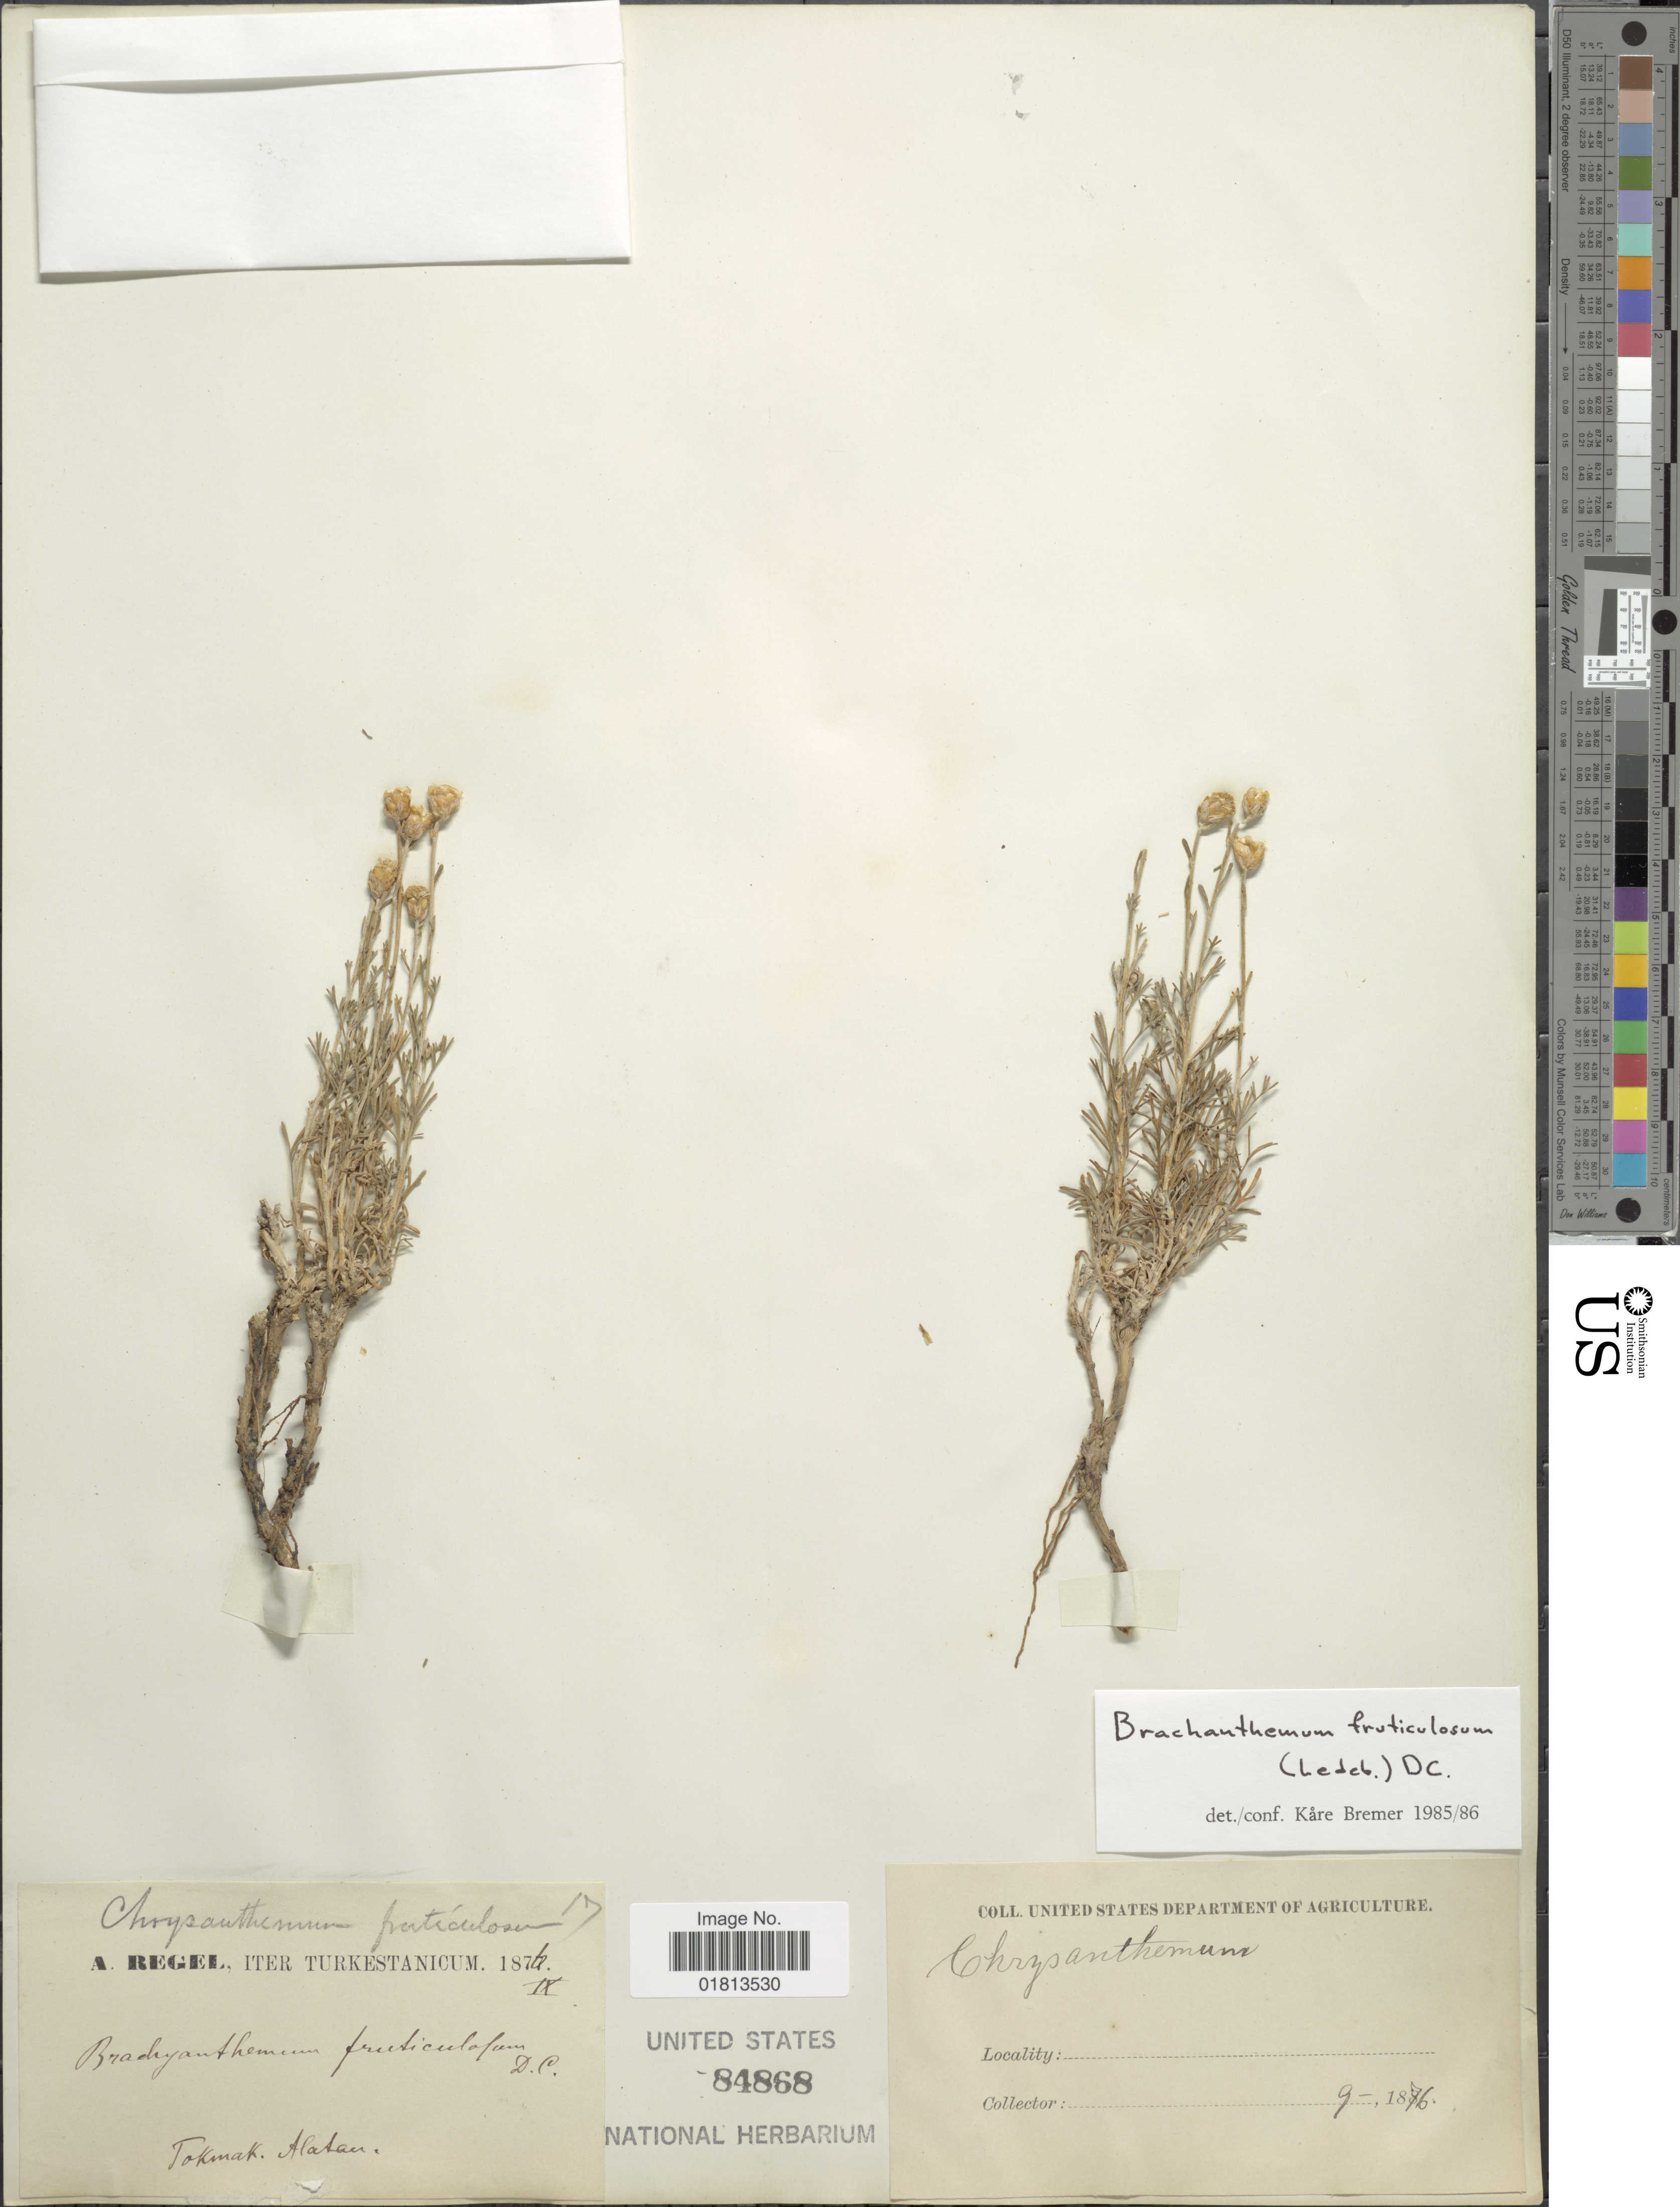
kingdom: Plantae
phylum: Tracheophyta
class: Magnoliopsida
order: Asterales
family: Asteraceae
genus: Brachanthemum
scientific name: Brachanthemum fruticulosum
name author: (Ledeb.) DC.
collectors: A. Regel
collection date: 1876-01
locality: Iter Turkestanicum, Tokmak, Alatan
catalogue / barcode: US 84868